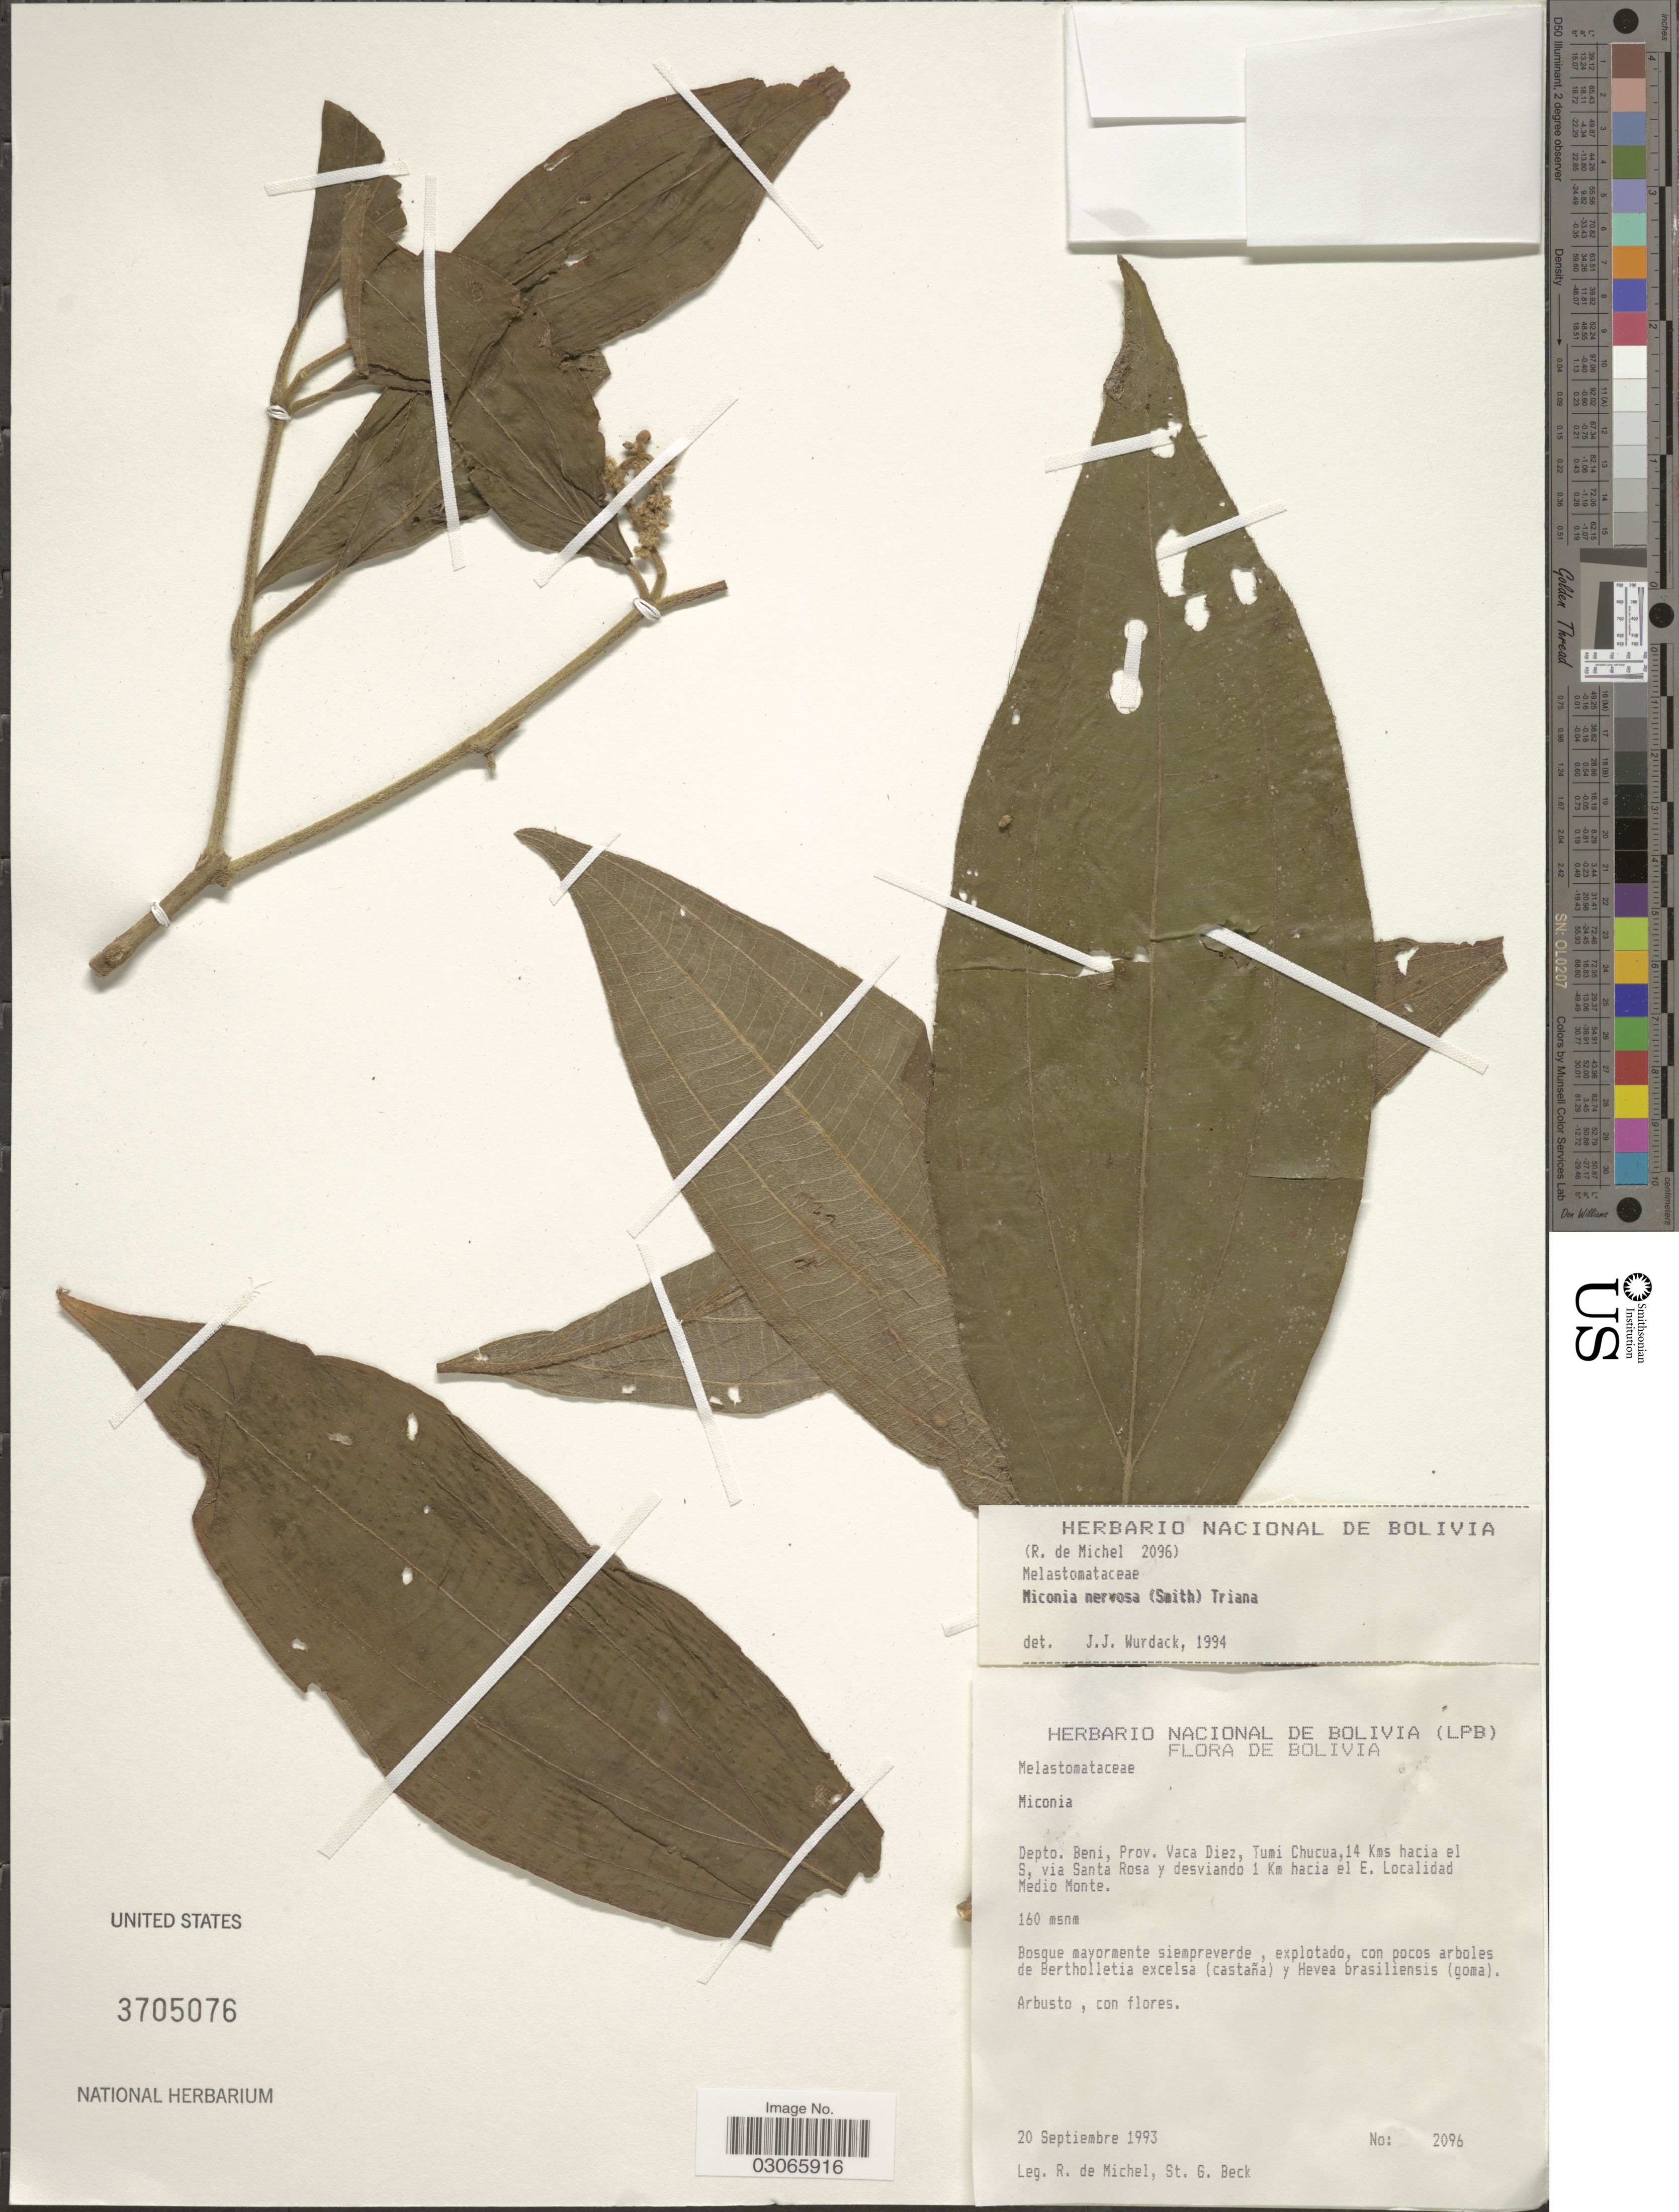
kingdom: Plantae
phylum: Tracheophyta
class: Magnoliopsida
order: Myrtales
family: Melastomataceae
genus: Miconia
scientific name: Miconia nervosa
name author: (Sm.) Triana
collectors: R. d. Michel & S. G. Beck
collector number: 2096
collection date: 1993-09-20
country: Bolivia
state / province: Beni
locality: Depto. Beni, Prov. Vaca Diez, Tumi Chucua, 14 Kms hacia el S, via Santa Rosa y desviando 1 Km hacia el E. Localidad Medio Monte.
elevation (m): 160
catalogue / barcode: US 3705076